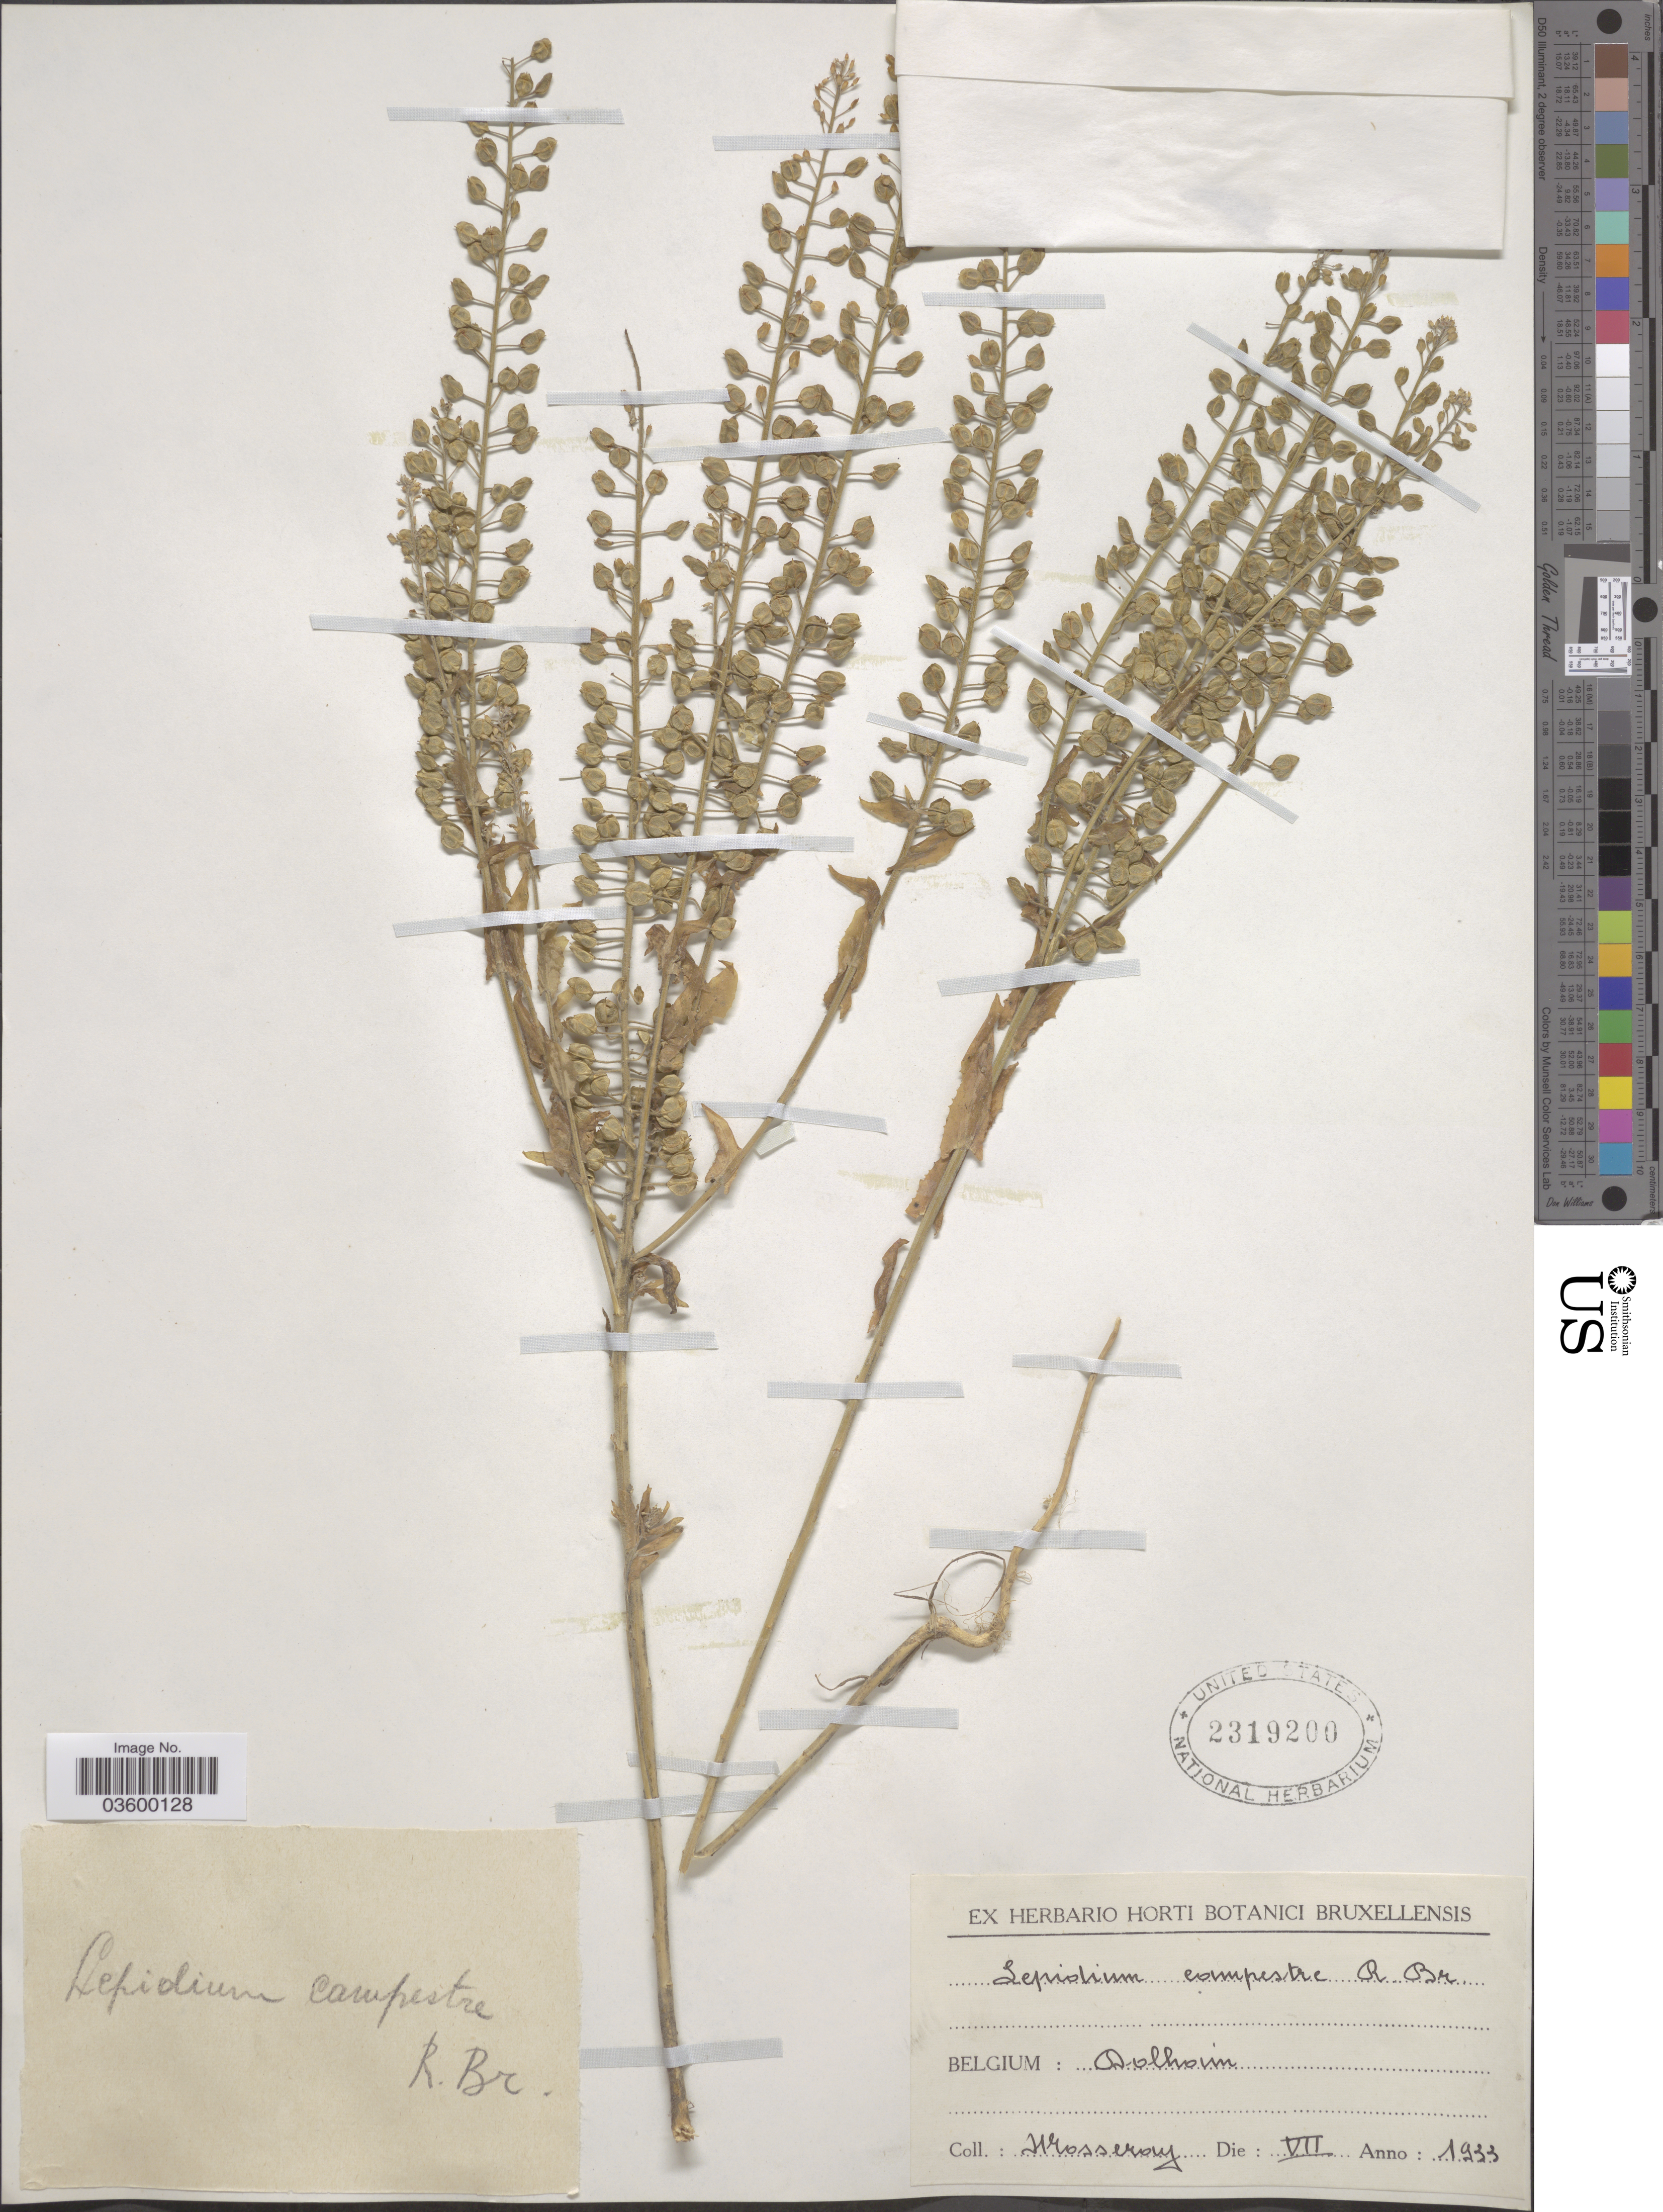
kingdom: Plantae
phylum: Tracheophyta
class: Magnoliopsida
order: Brassicales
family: Brassicaceae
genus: Lepidium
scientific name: Lepidium campestre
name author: (L.) W.T. Aiton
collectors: Mosseray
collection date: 1933-07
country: Belgium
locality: Dolhain.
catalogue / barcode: US 2319200